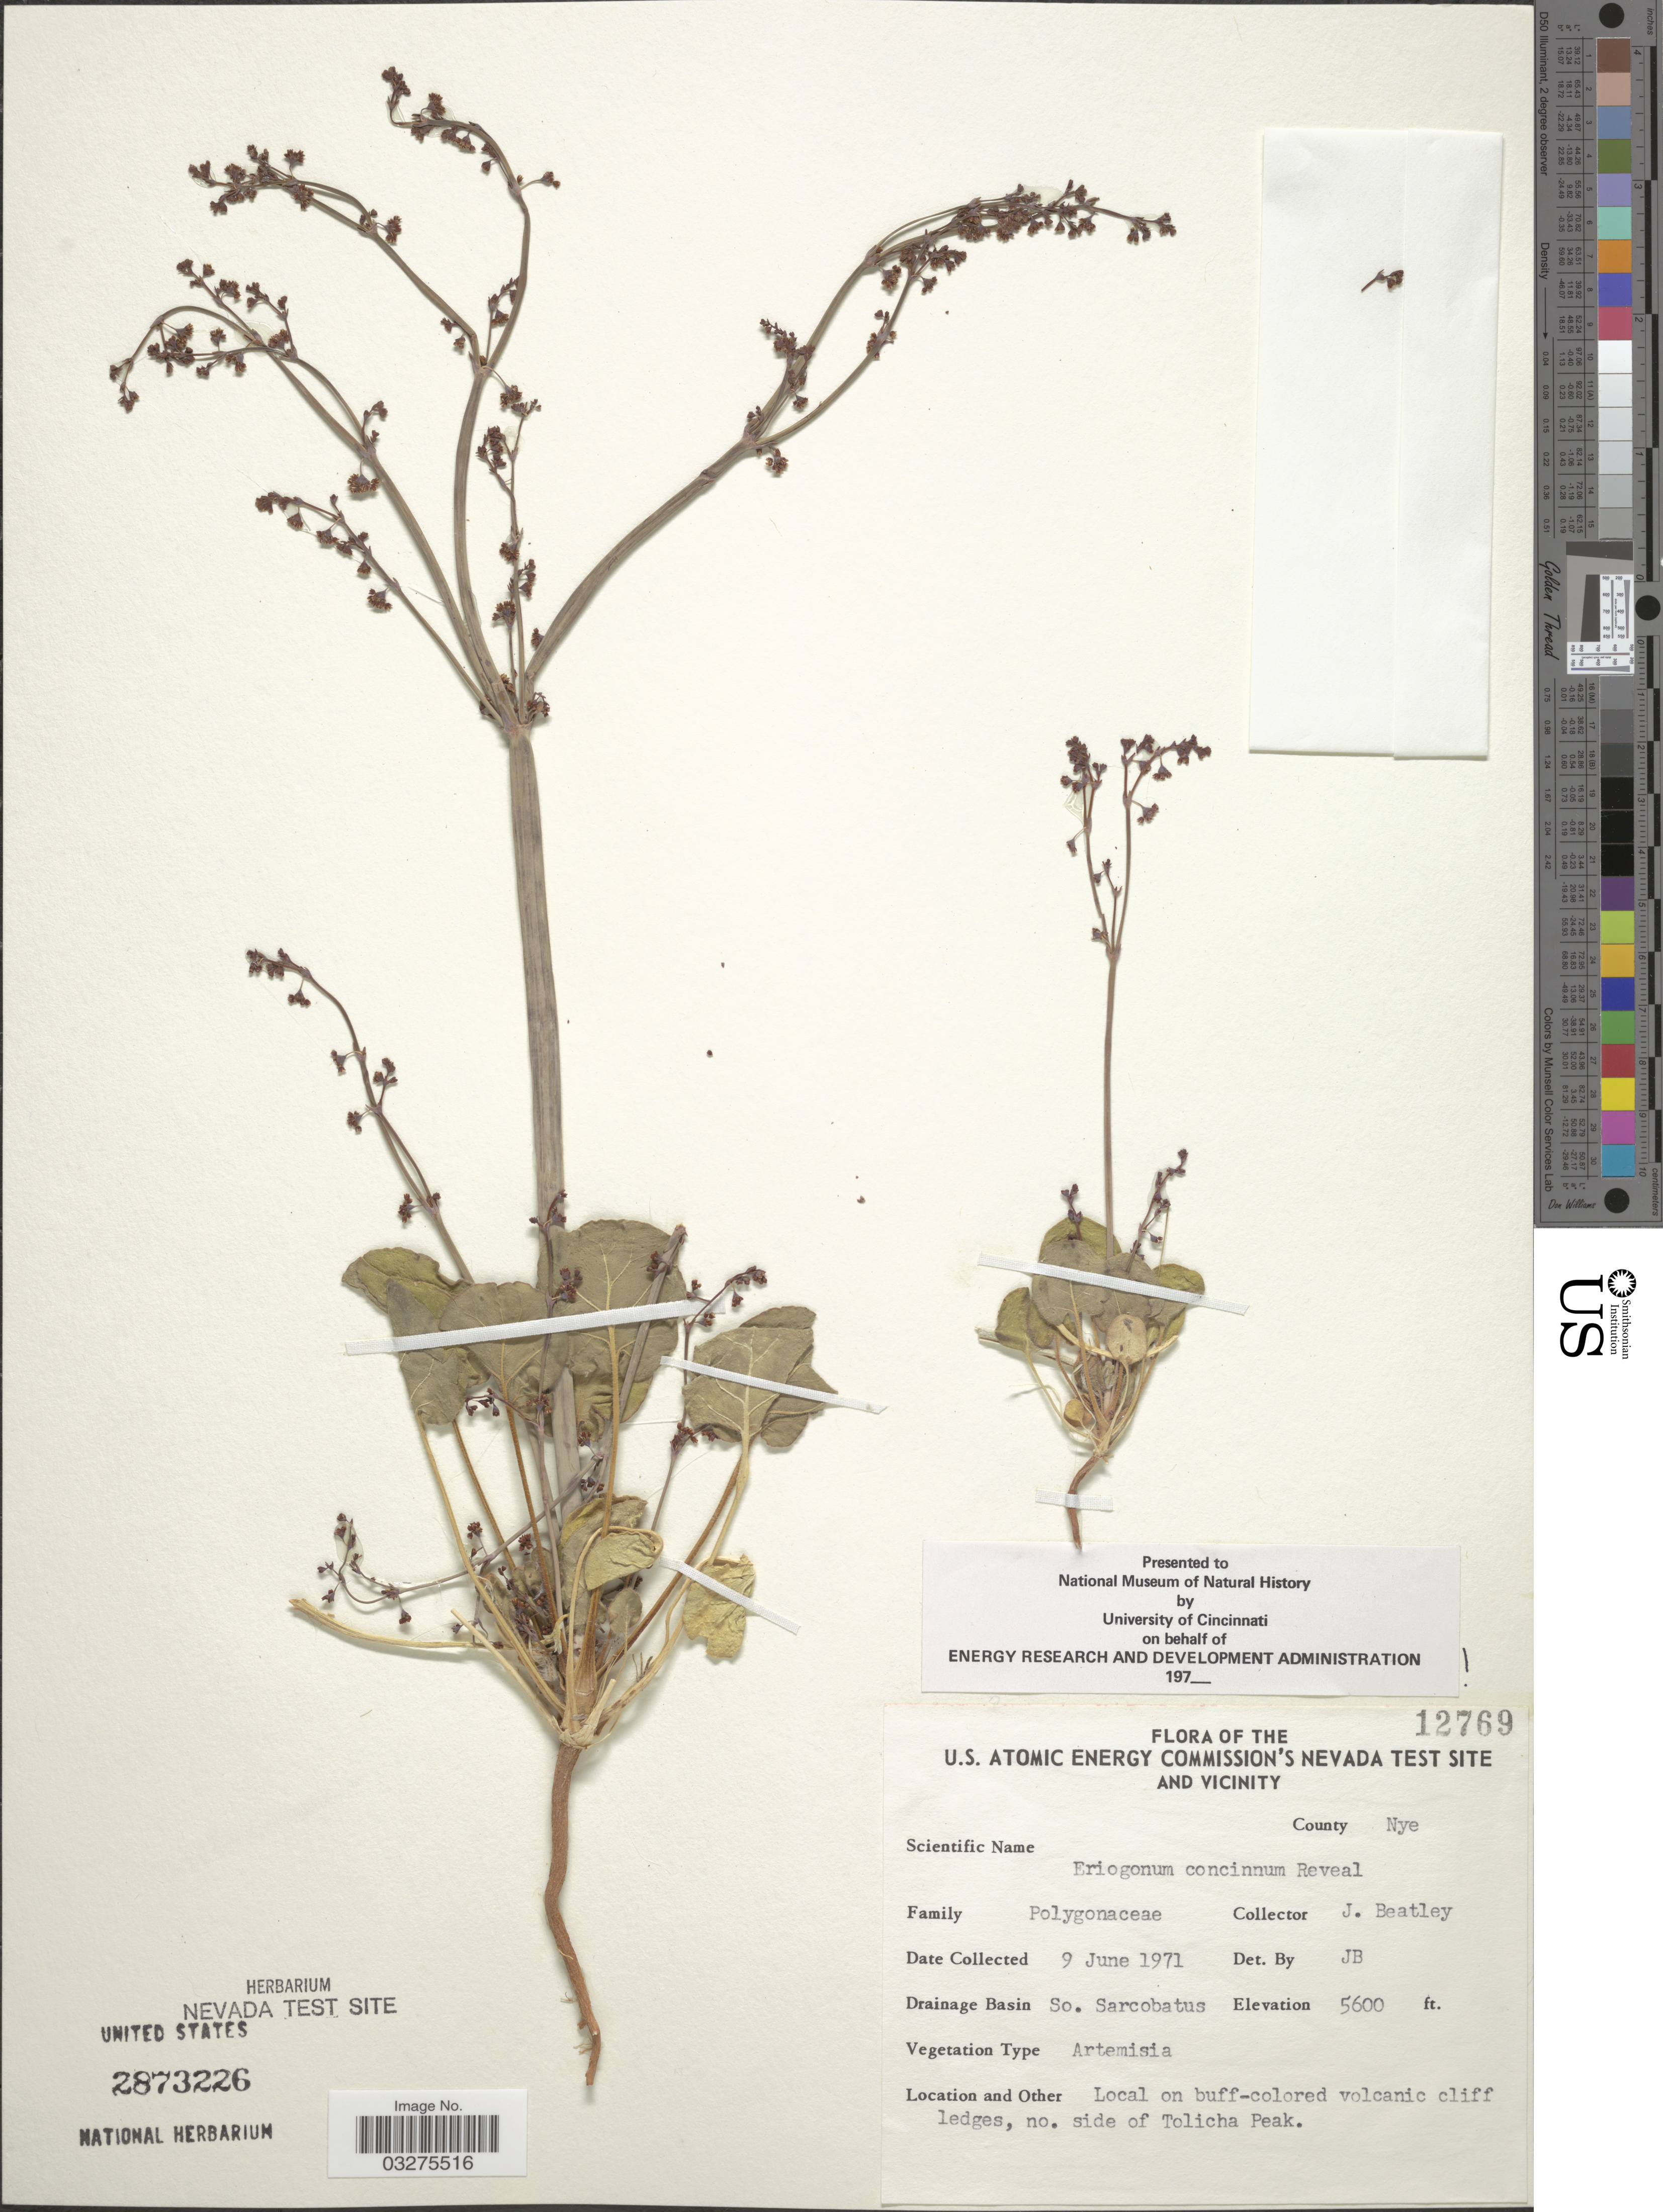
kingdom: Plantae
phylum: Tracheophyta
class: Magnoliopsida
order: Caryophyllales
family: Polygonaceae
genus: Eriogonum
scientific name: Eriogonum concinnum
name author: Reveal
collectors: J. C. Beatley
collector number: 12769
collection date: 1971-06-09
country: United States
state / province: Nevada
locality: U.S. Atomic Energy Commission's Nevada Test Site and vicinity. County Nye. Drainage Basin So. Sarcobatus. Local on bluff-colored volcanic cliff ledges, no. side of Tolicha Peak.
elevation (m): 1707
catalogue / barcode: US 2873226